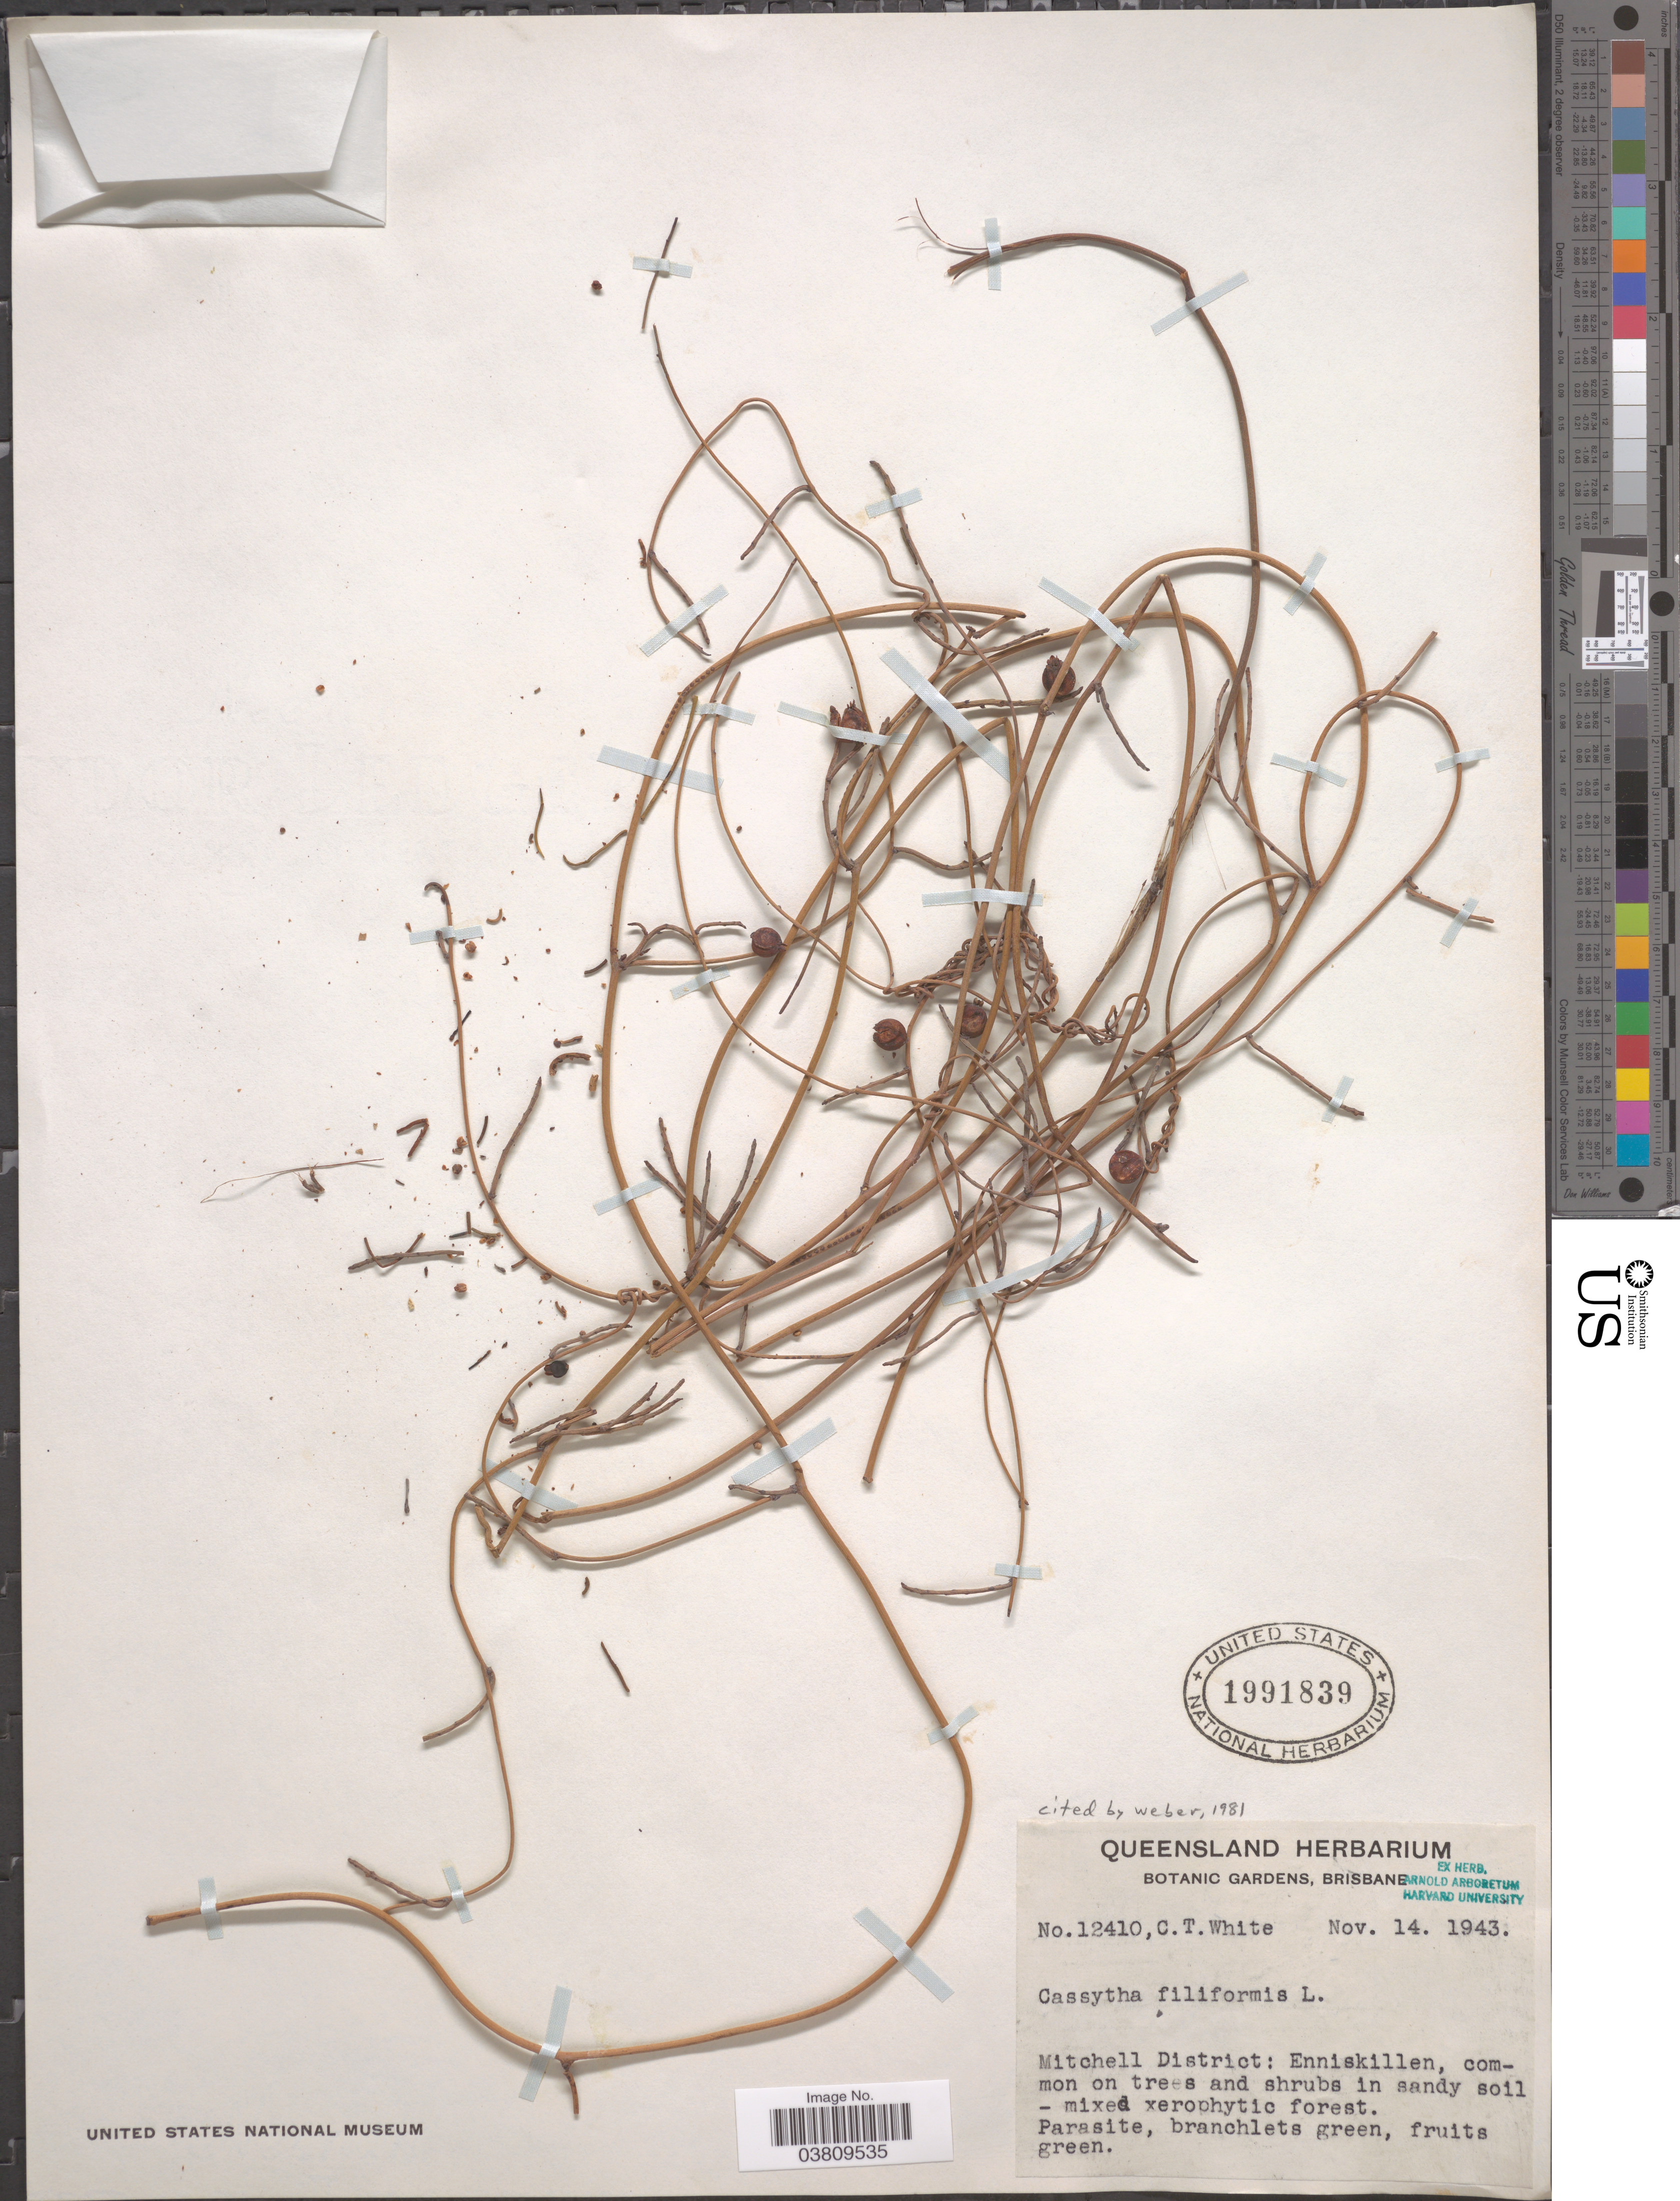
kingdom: Plantae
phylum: Tracheophyta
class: Magnoliopsida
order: Laurales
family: Lauraceae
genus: Cassytha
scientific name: Cassytha filiformis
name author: L.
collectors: C. T. White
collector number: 12410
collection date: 1943-11-14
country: Australia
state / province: Queensland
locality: Mitchell District: Enniskillen.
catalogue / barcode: US 1991839